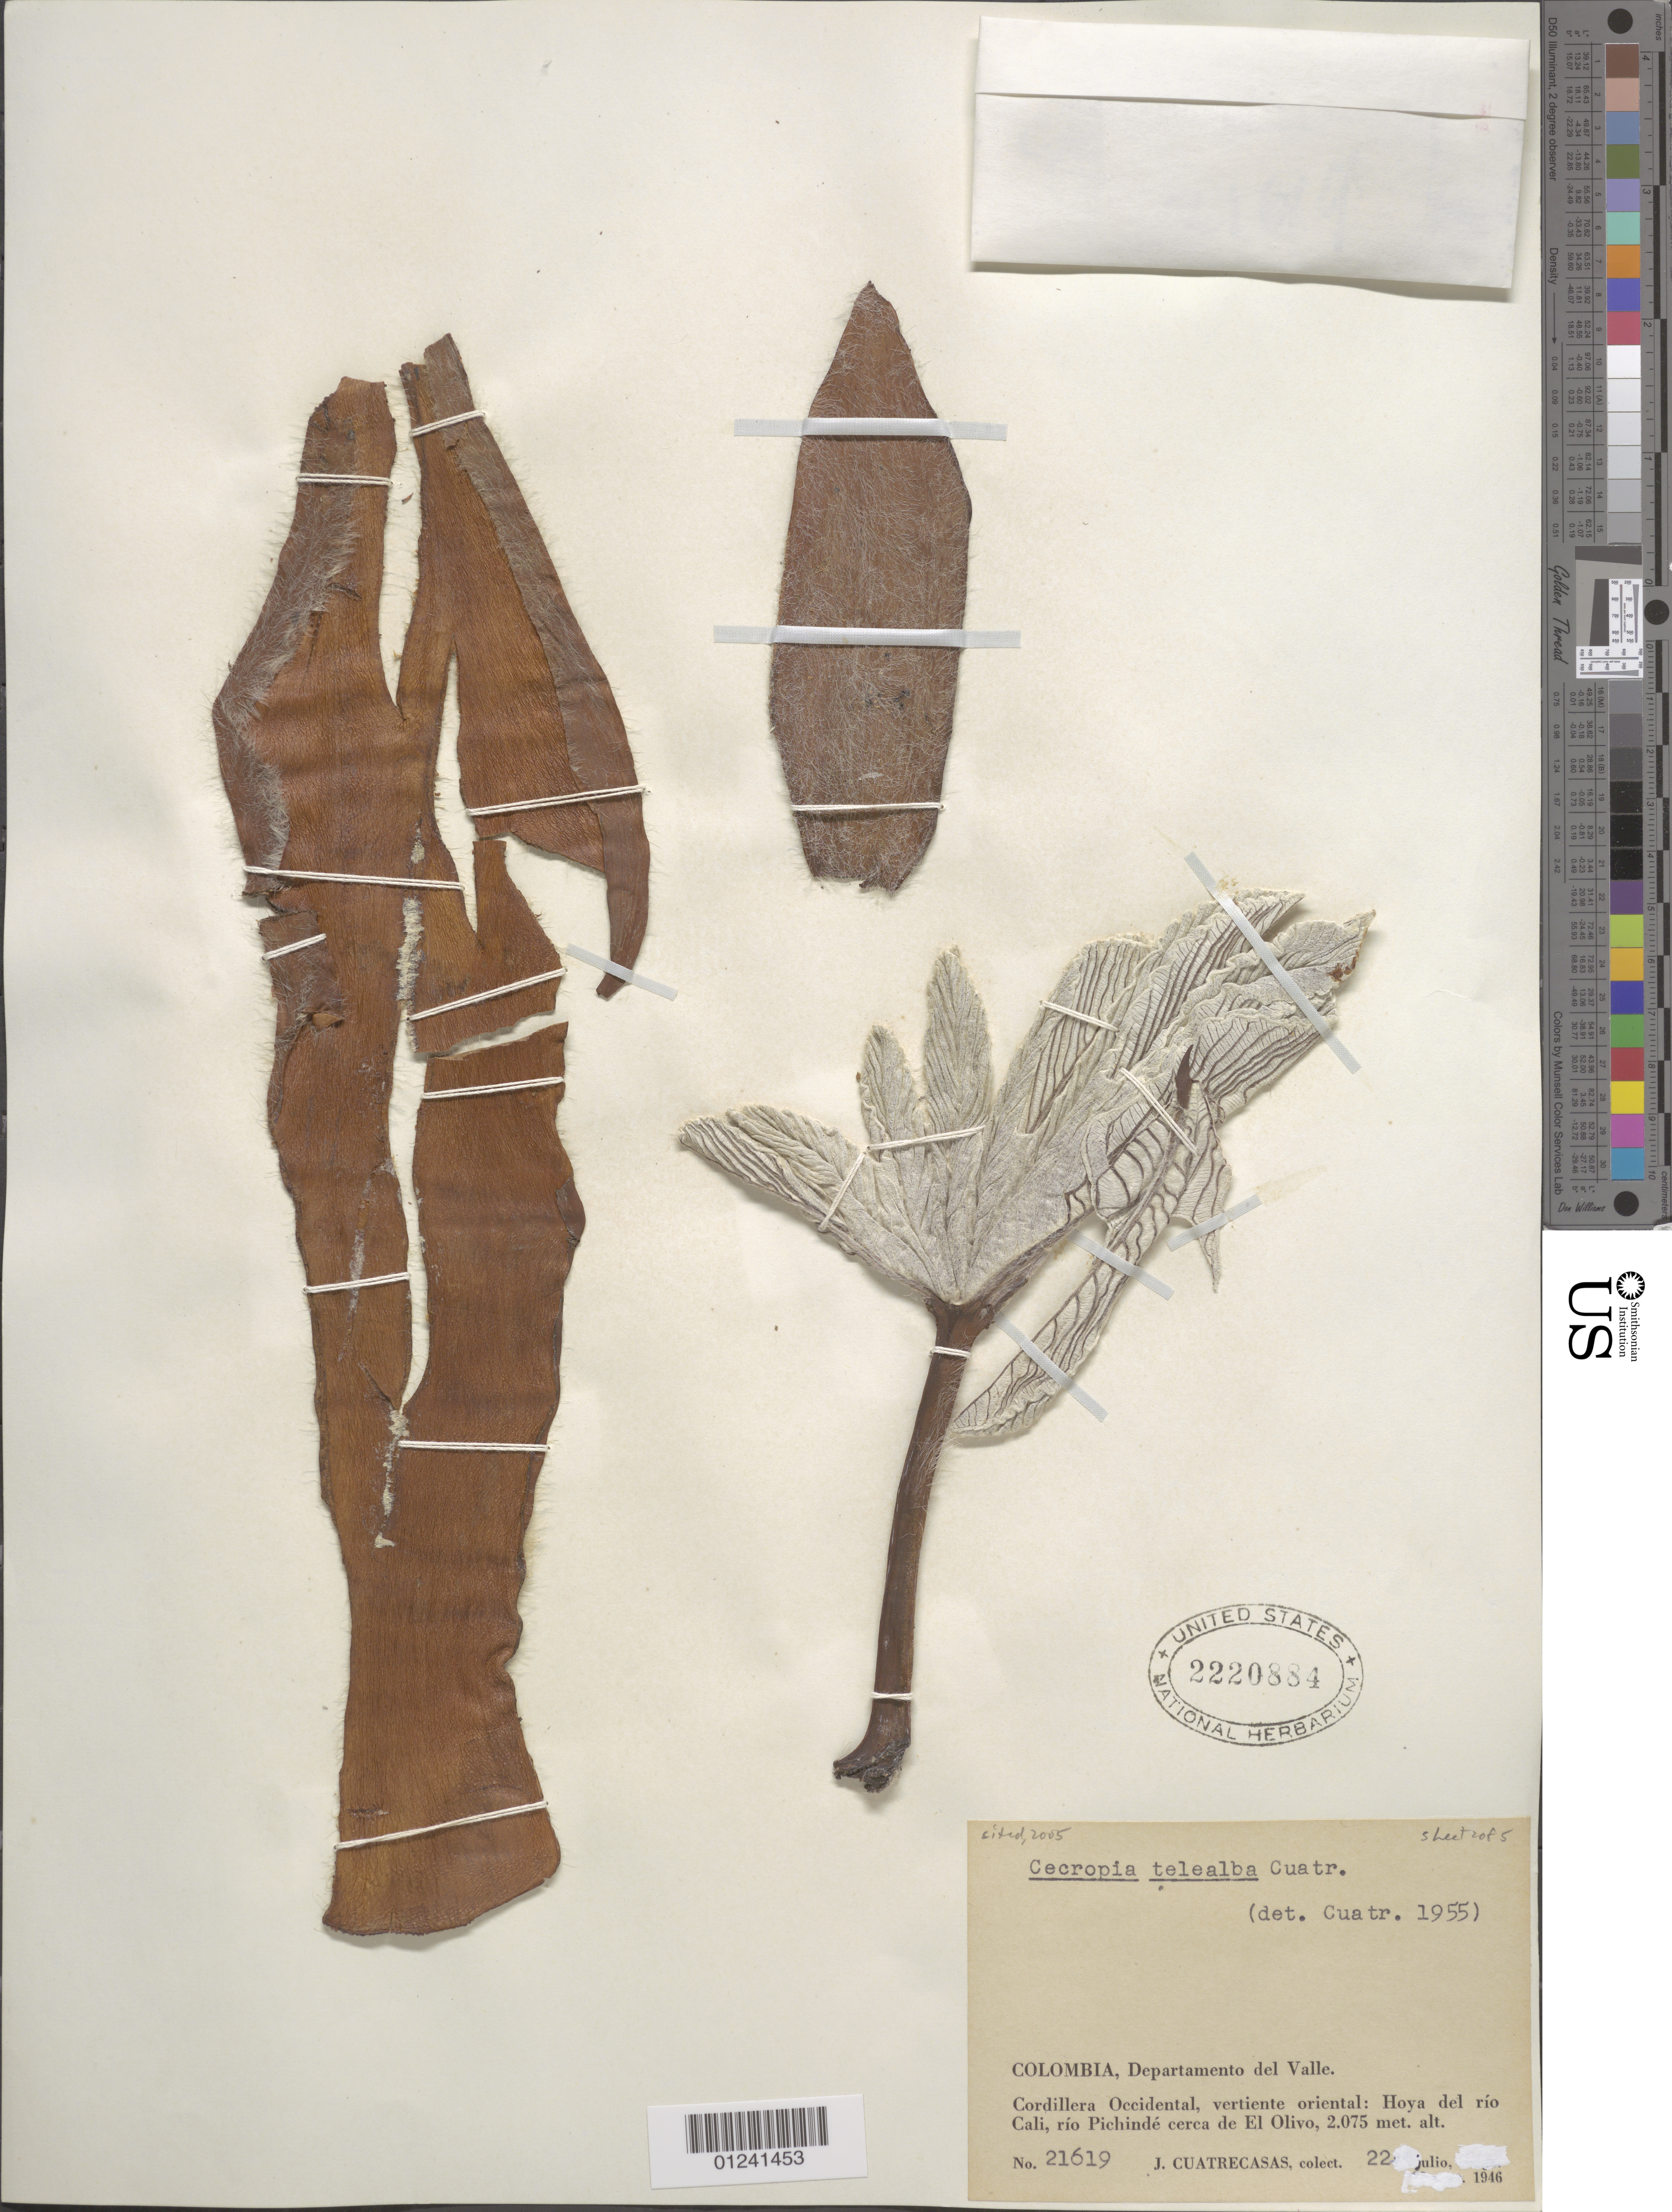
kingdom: Plantae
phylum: Tracheophyta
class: Magnoliopsida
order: Rosales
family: Urticaceae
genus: Cecropia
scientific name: Cecropia telealba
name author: Cuatrec.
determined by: Cuatrecasas, J.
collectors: J. Cuatrecasas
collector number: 21619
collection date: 1946-07-22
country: Colombia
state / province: Valle del Cauca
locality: Cordillera Occidental, vertiente oriental; hoya del Rio Cali; rio Pichinde cerca de El Olivo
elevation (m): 2075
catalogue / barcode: US 2220884